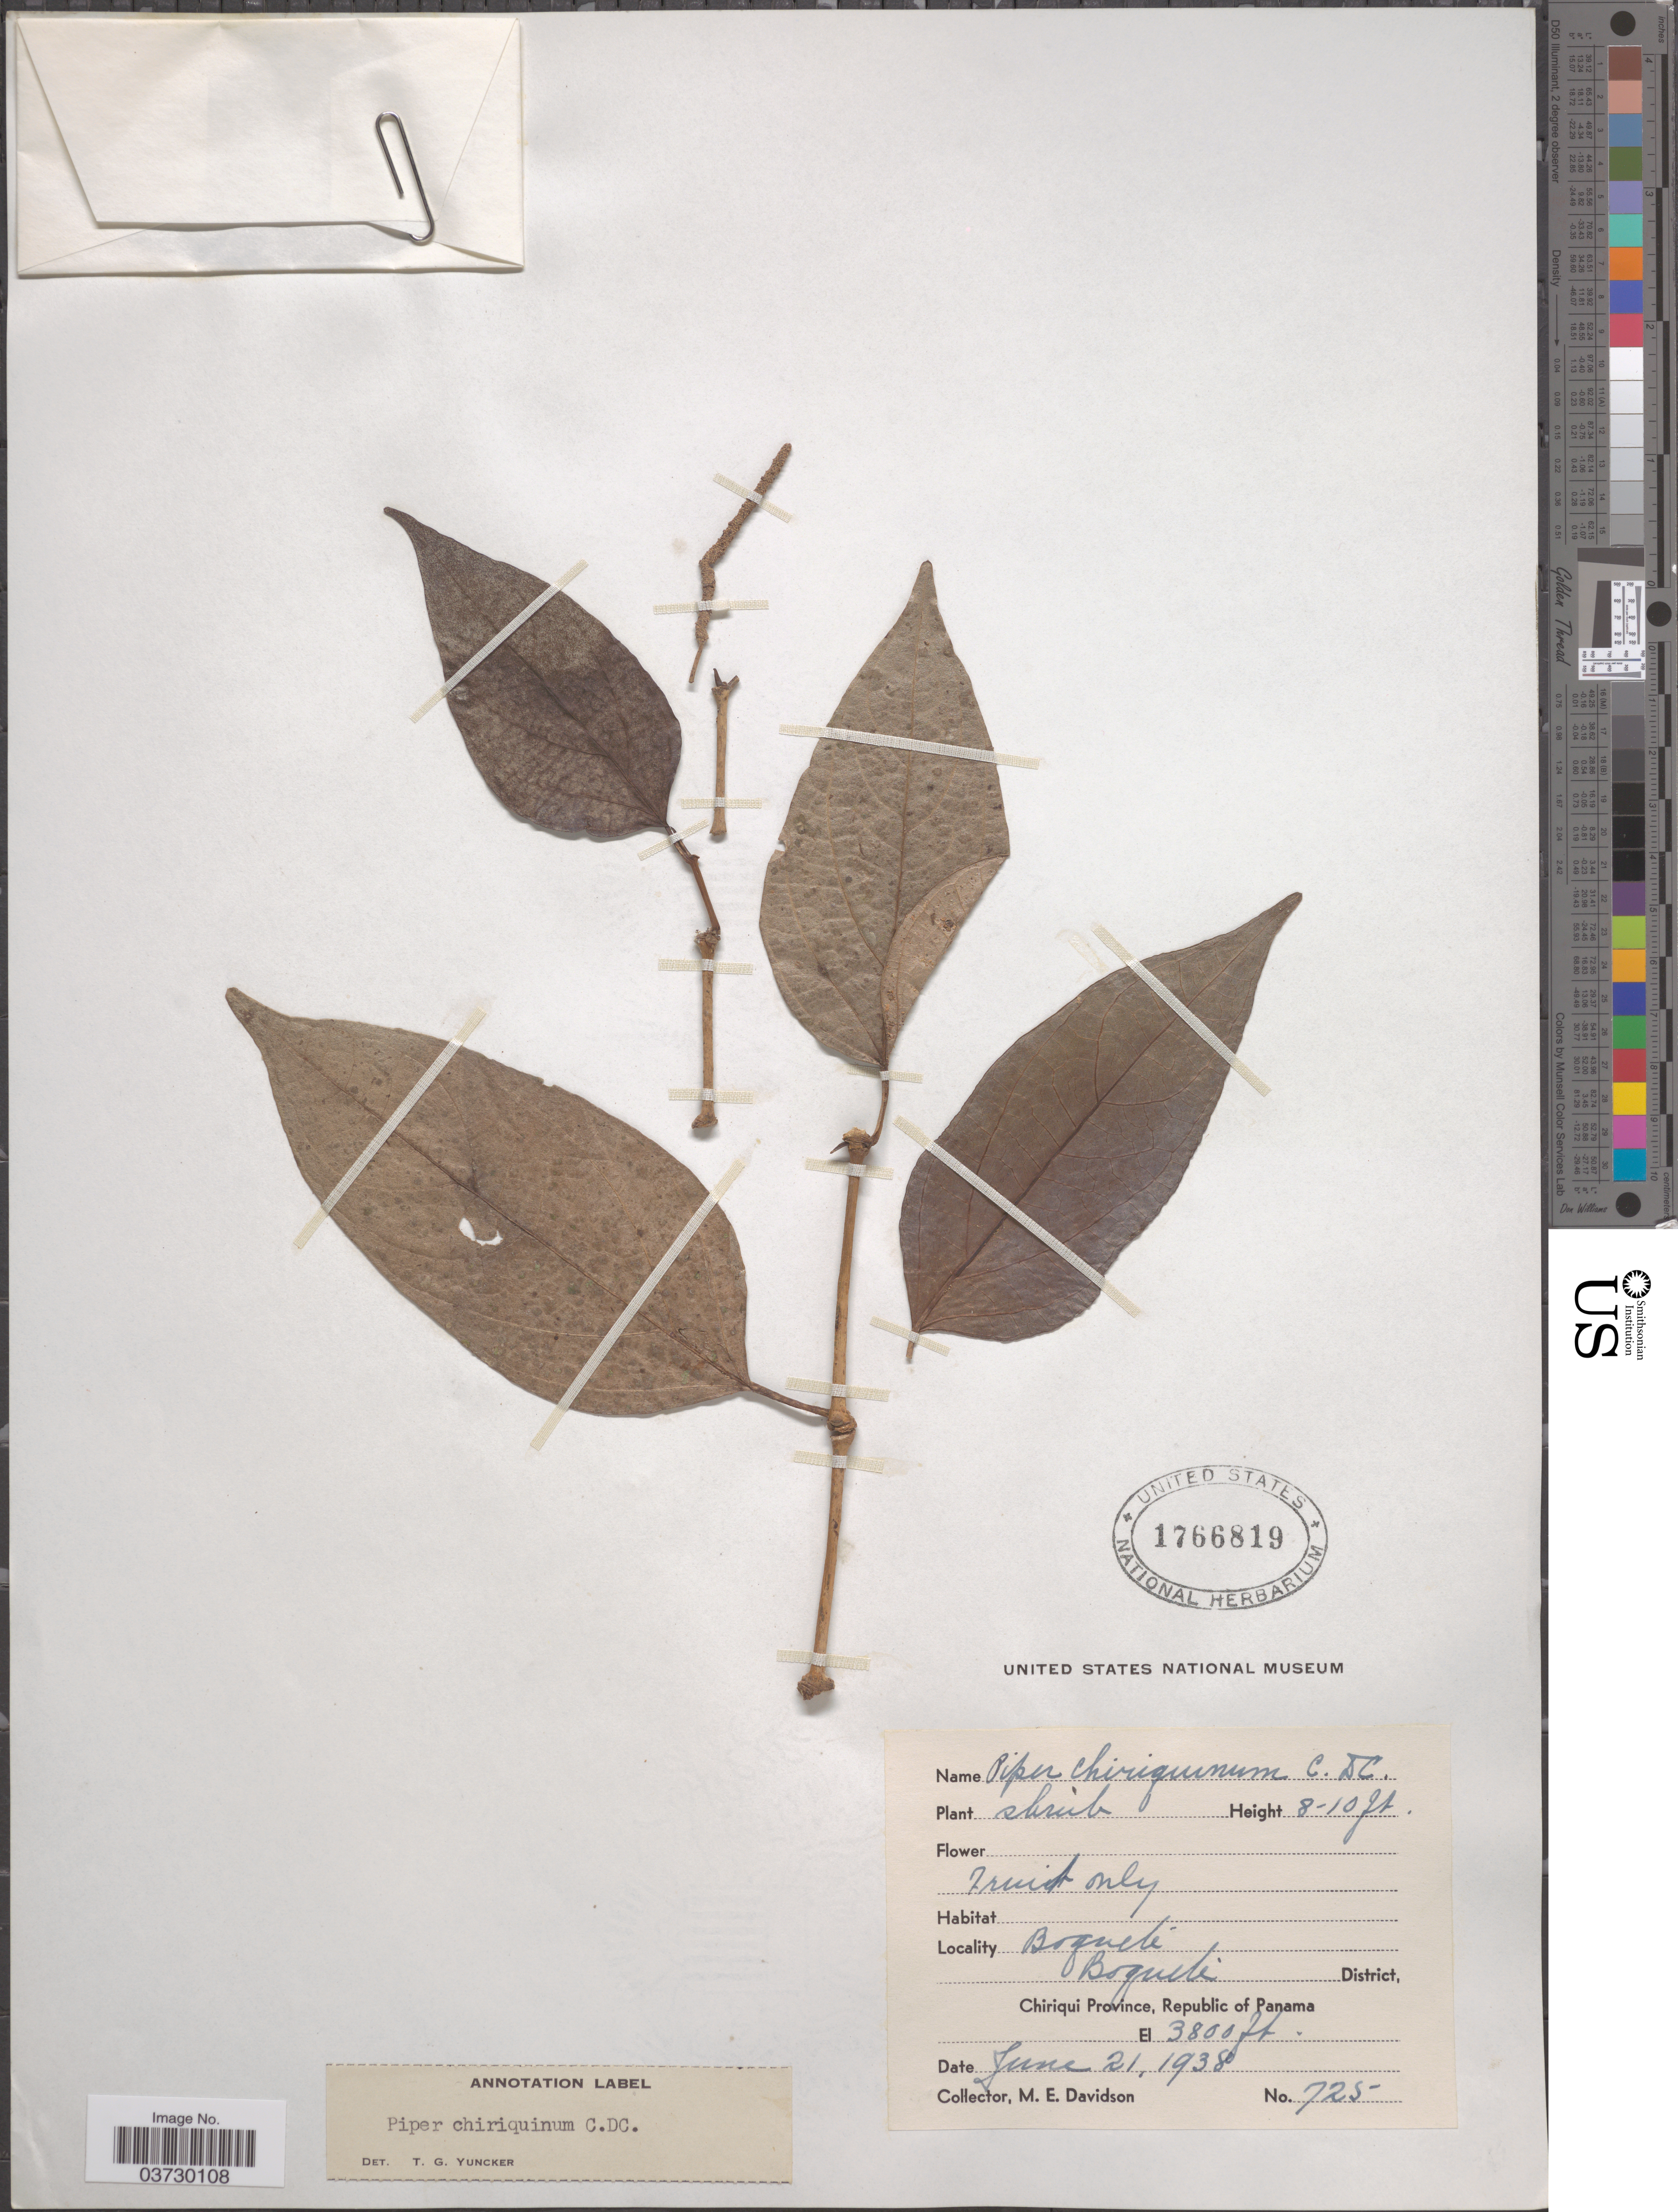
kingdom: Plantae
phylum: Tracheophyta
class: Magnoliopsida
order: Piperales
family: Piperaceae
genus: Piper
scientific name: Piper chiriquinum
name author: C. DC.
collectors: M. E. Davidson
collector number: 725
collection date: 1938-06-21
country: Panama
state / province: Chiriqui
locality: Boquete. Boquete District.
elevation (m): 1158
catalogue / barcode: US 1766819